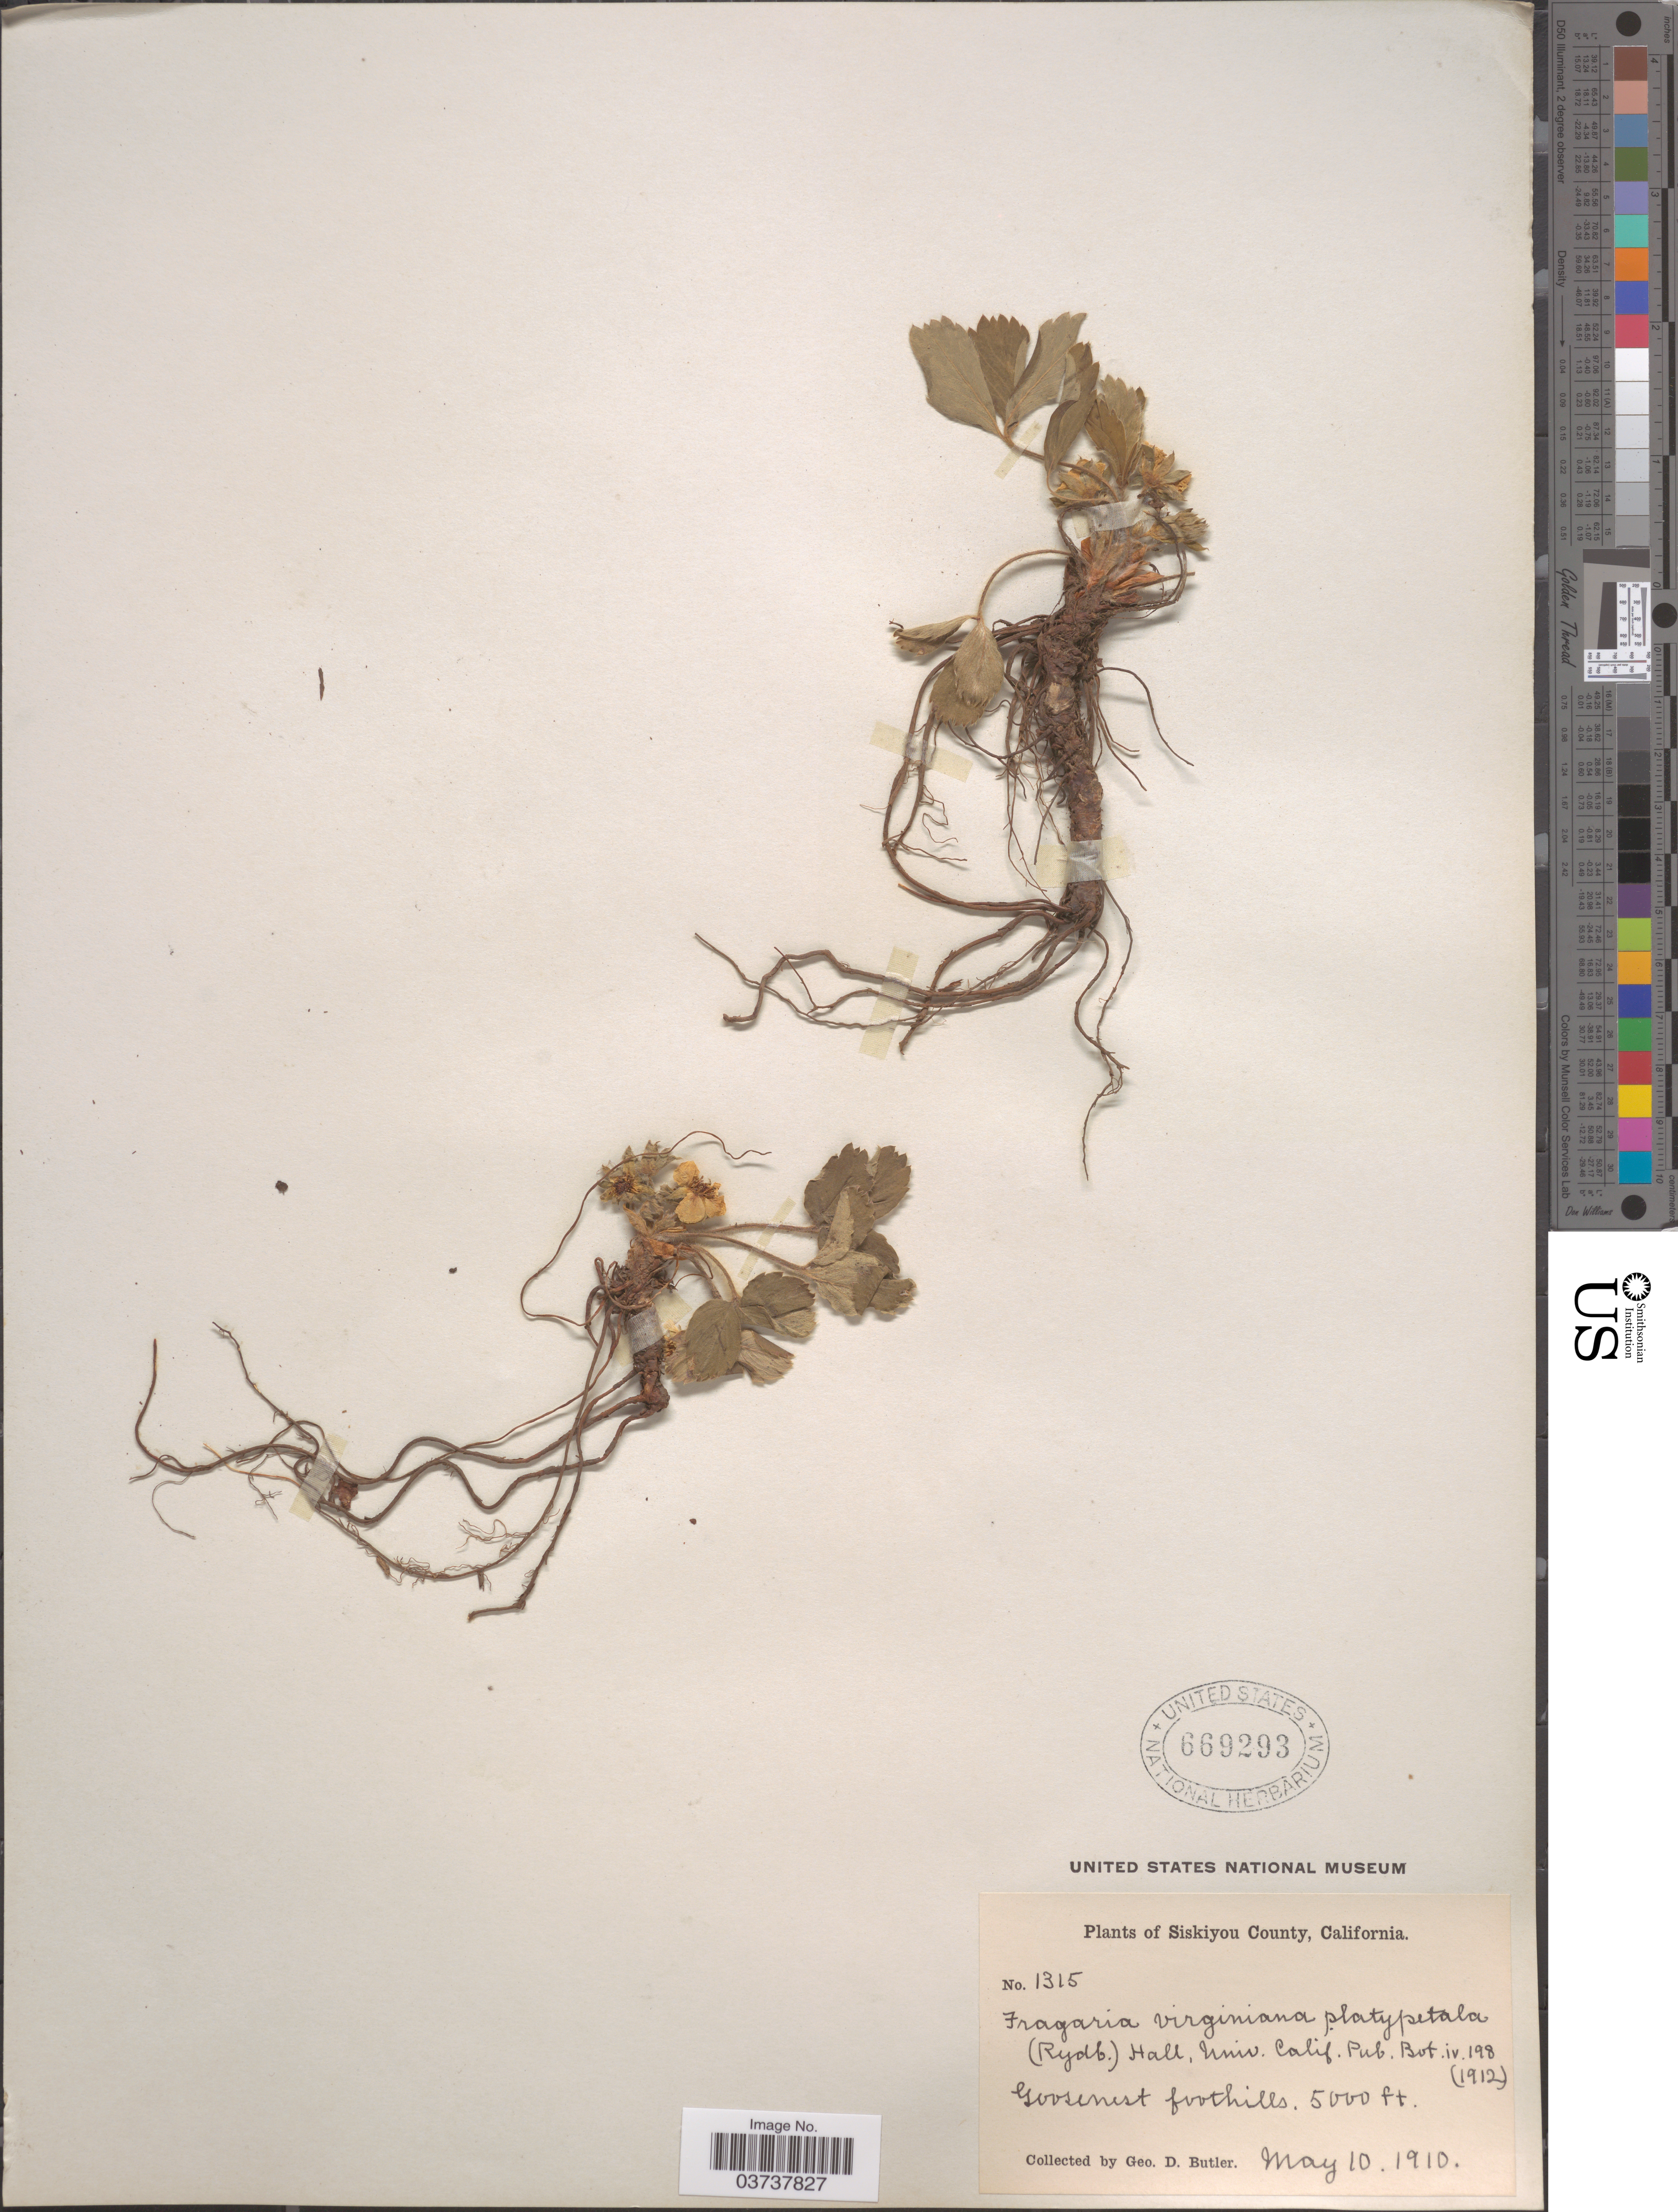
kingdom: Plantae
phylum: Tracheophyta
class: Magnoliopsida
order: Rosales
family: Rosaceae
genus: Fragaria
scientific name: Fragaria virginiana subsp. platypetala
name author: (Rydb.) Staudt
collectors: G. D. Butler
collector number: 1315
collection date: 1910-05-10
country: United States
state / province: California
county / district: Siskiyou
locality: Siskiyou County. Goosenest of foothills.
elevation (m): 1524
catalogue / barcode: US 669293